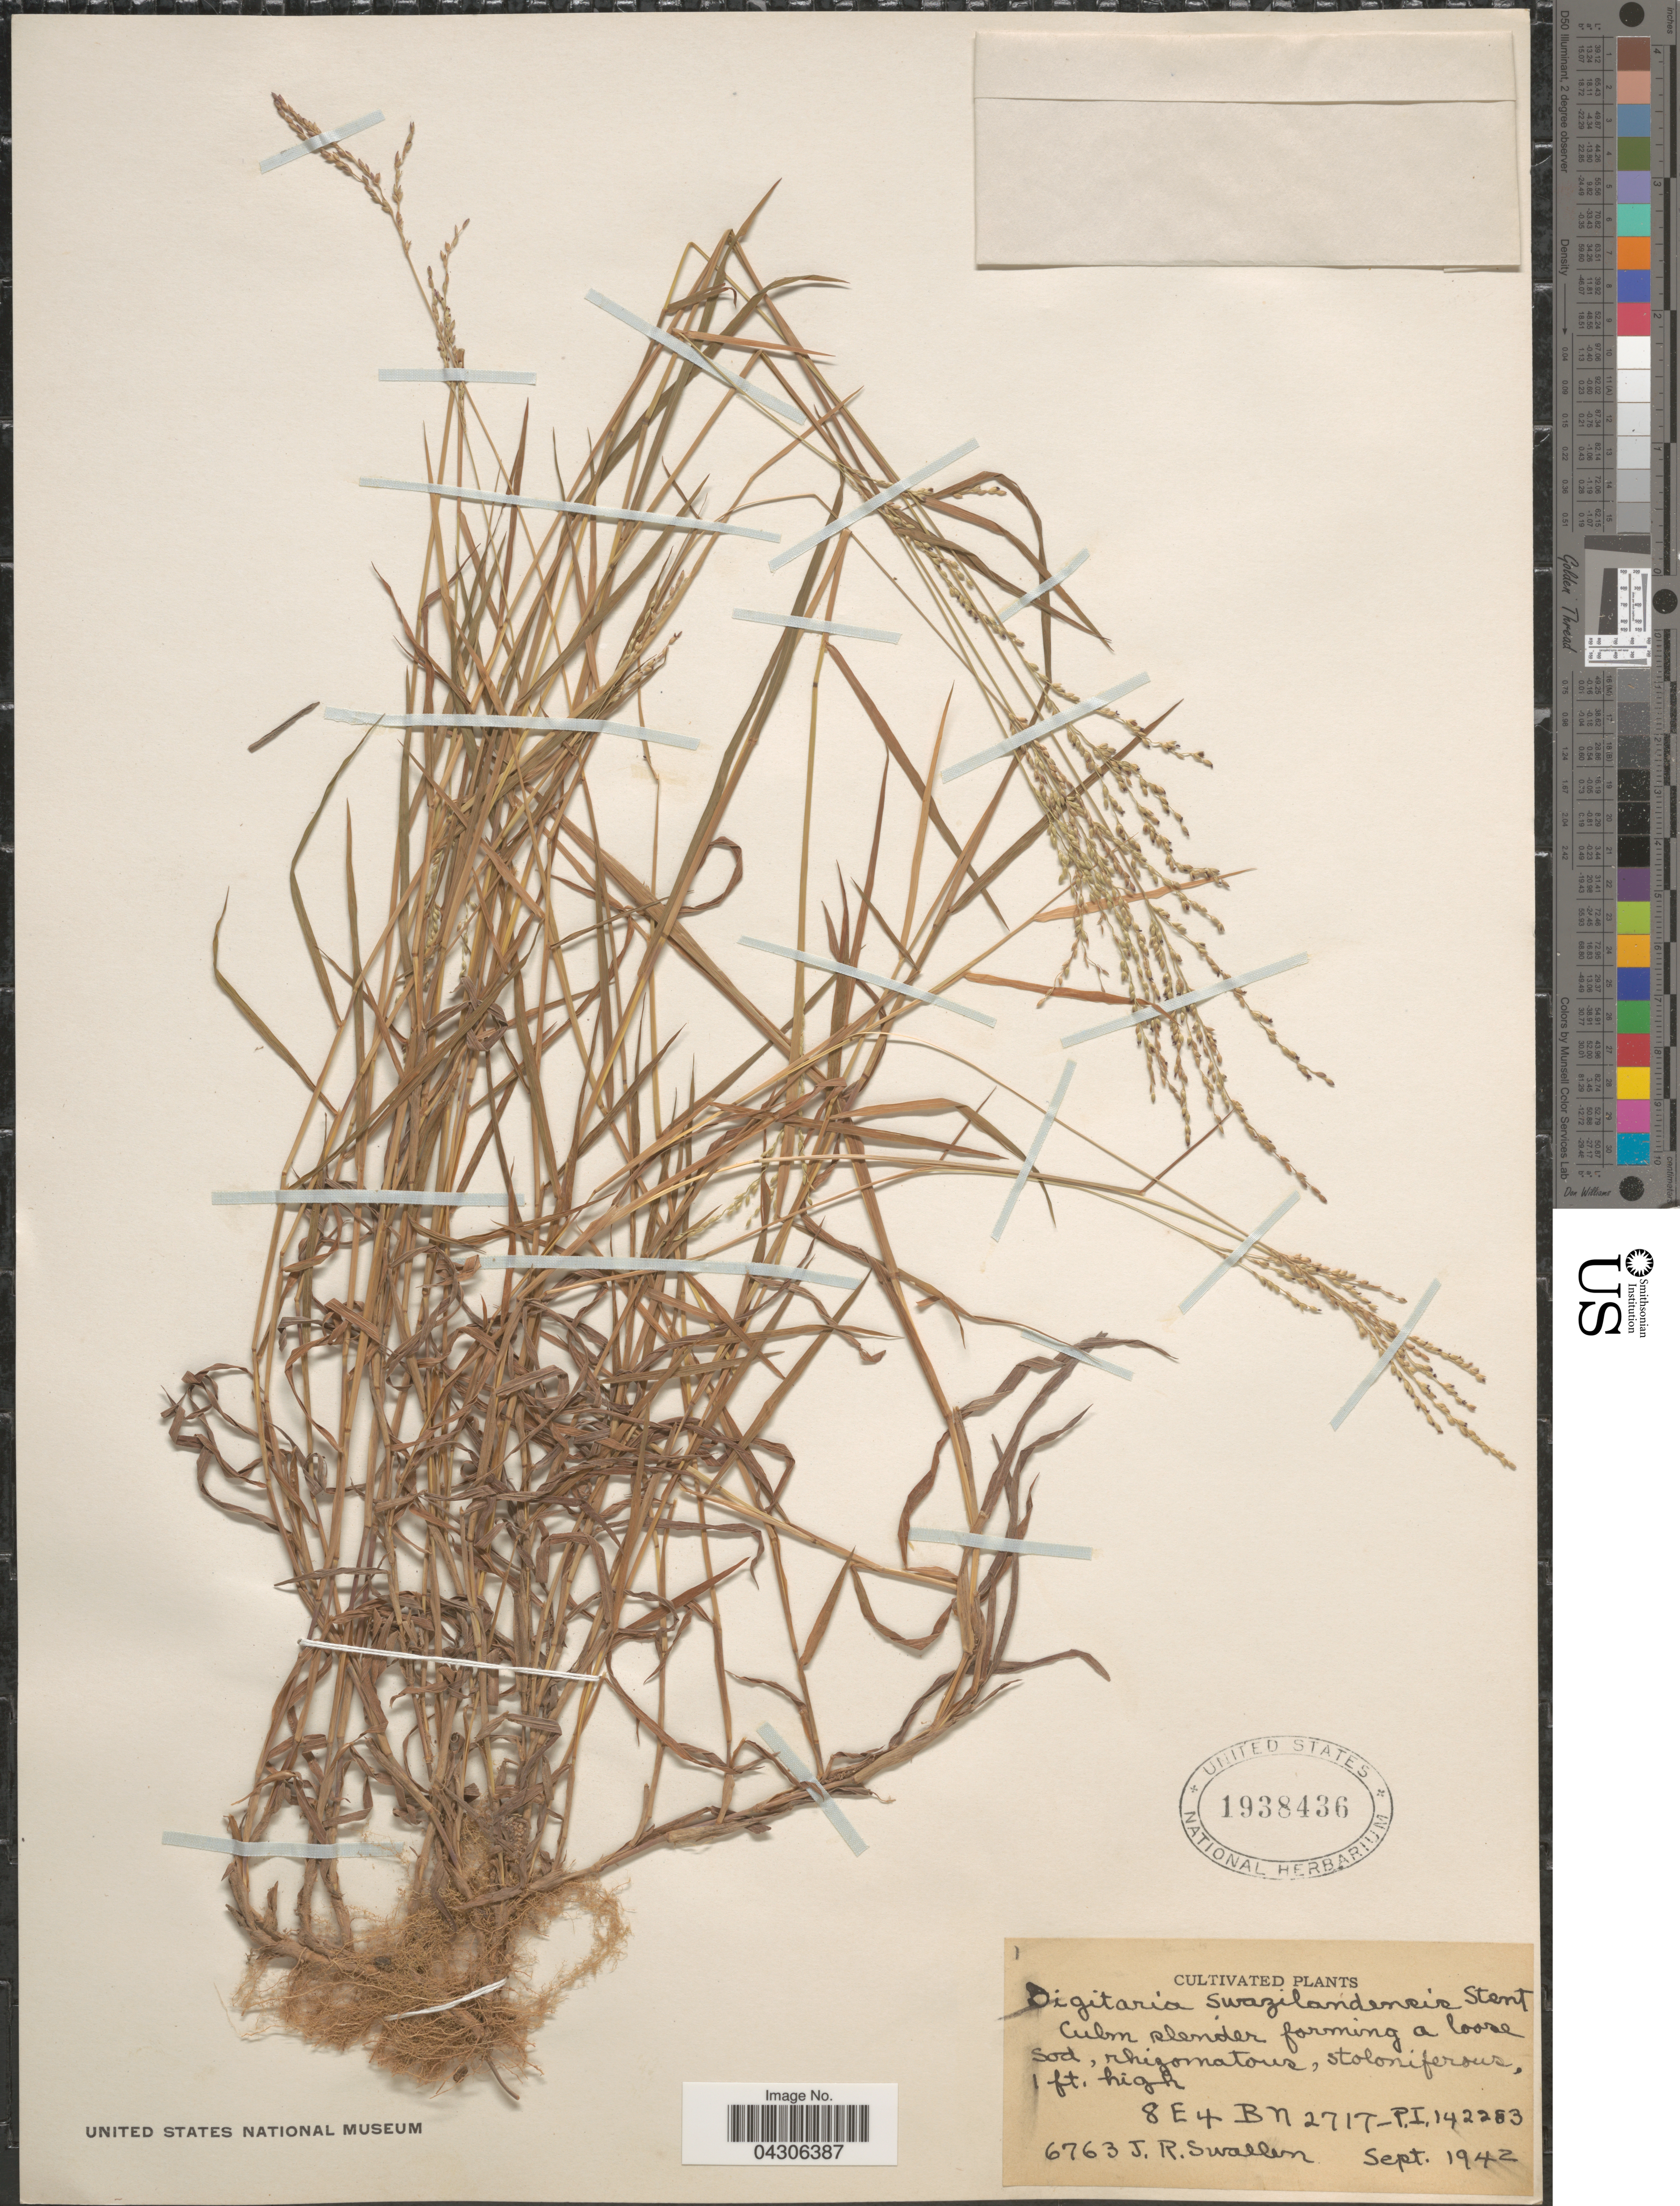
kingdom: Plantae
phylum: Tracheophyta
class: Liliopsida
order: Poales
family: Poaceae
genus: Digitaria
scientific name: Digitaria didactyla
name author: Willd.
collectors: J. R. Swallen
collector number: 6763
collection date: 1942-09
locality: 8 E 4 BN 2717.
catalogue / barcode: US 1938436